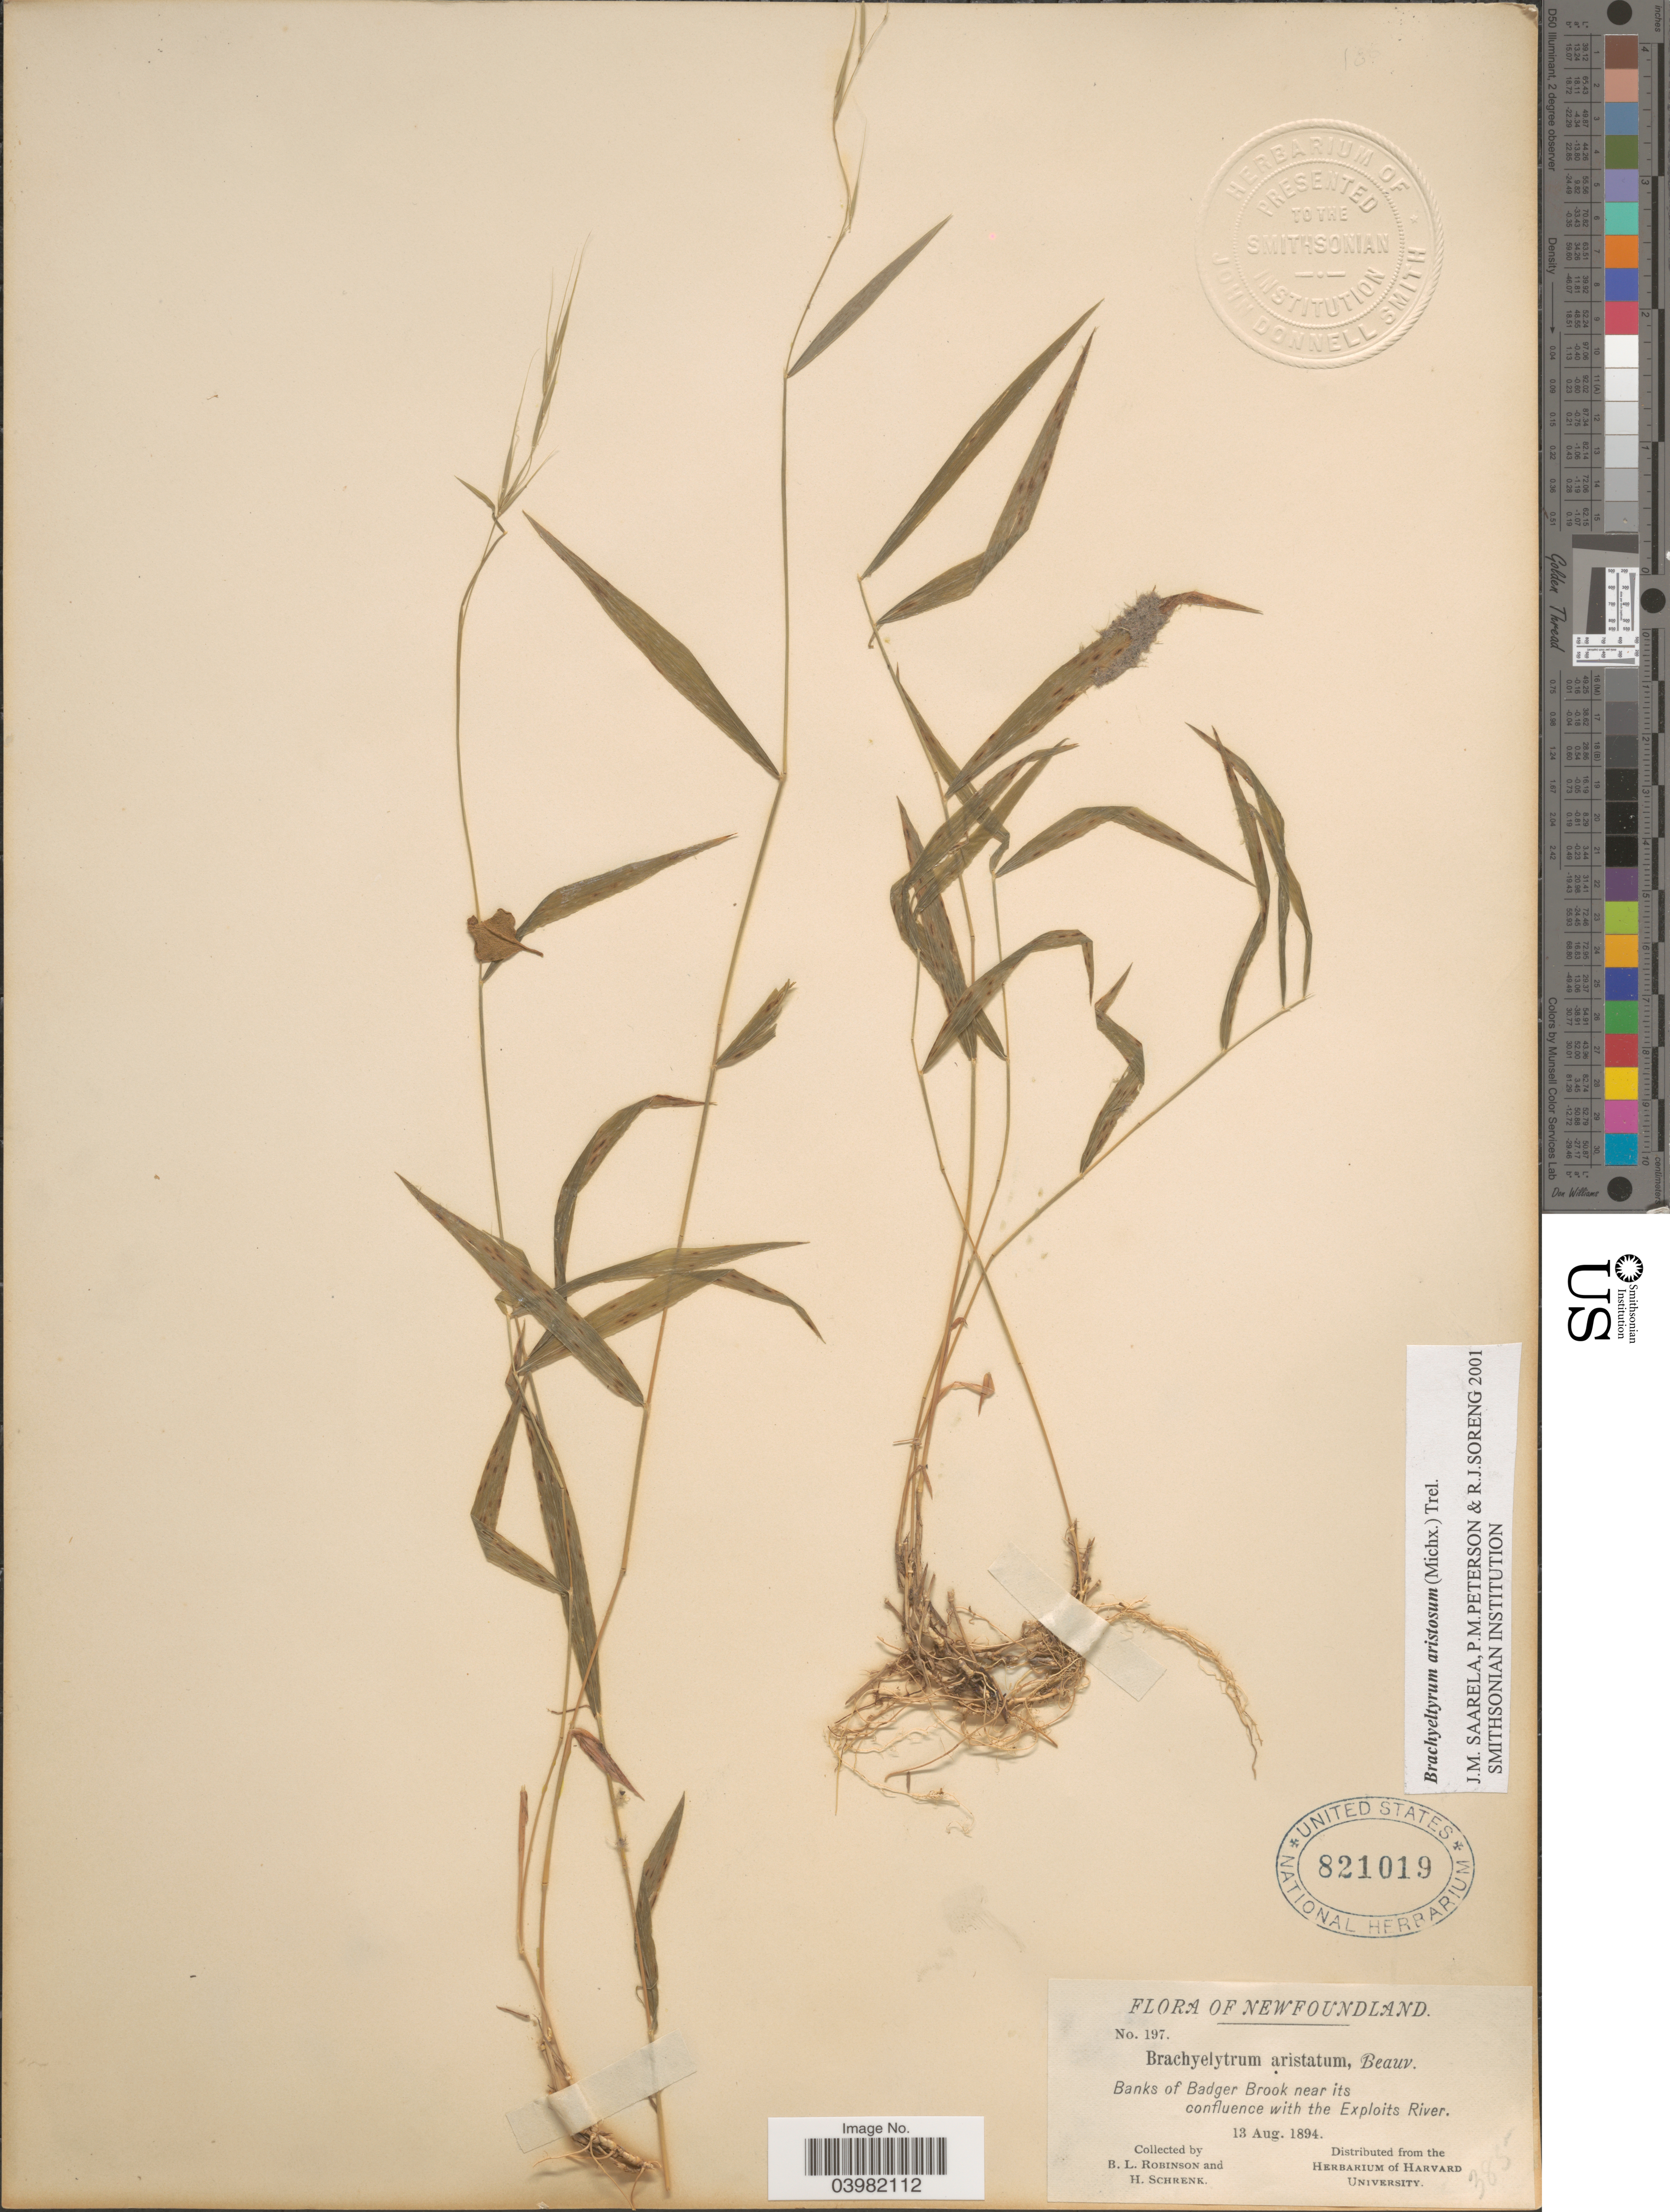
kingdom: Plantae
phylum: Tracheophyta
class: Liliopsida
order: Poales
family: Poaceae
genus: Brachyelytrum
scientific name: Brachyelytrum aristosum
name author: (Michx.) P. Beauv. ex Trel.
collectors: B. L. Robinson & H. Schrenk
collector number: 197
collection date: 1894-08-13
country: Canada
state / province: Newfoundland and Labrador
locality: Banks of Badger Brook near its confluence with the Exploits River.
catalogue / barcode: US 821019